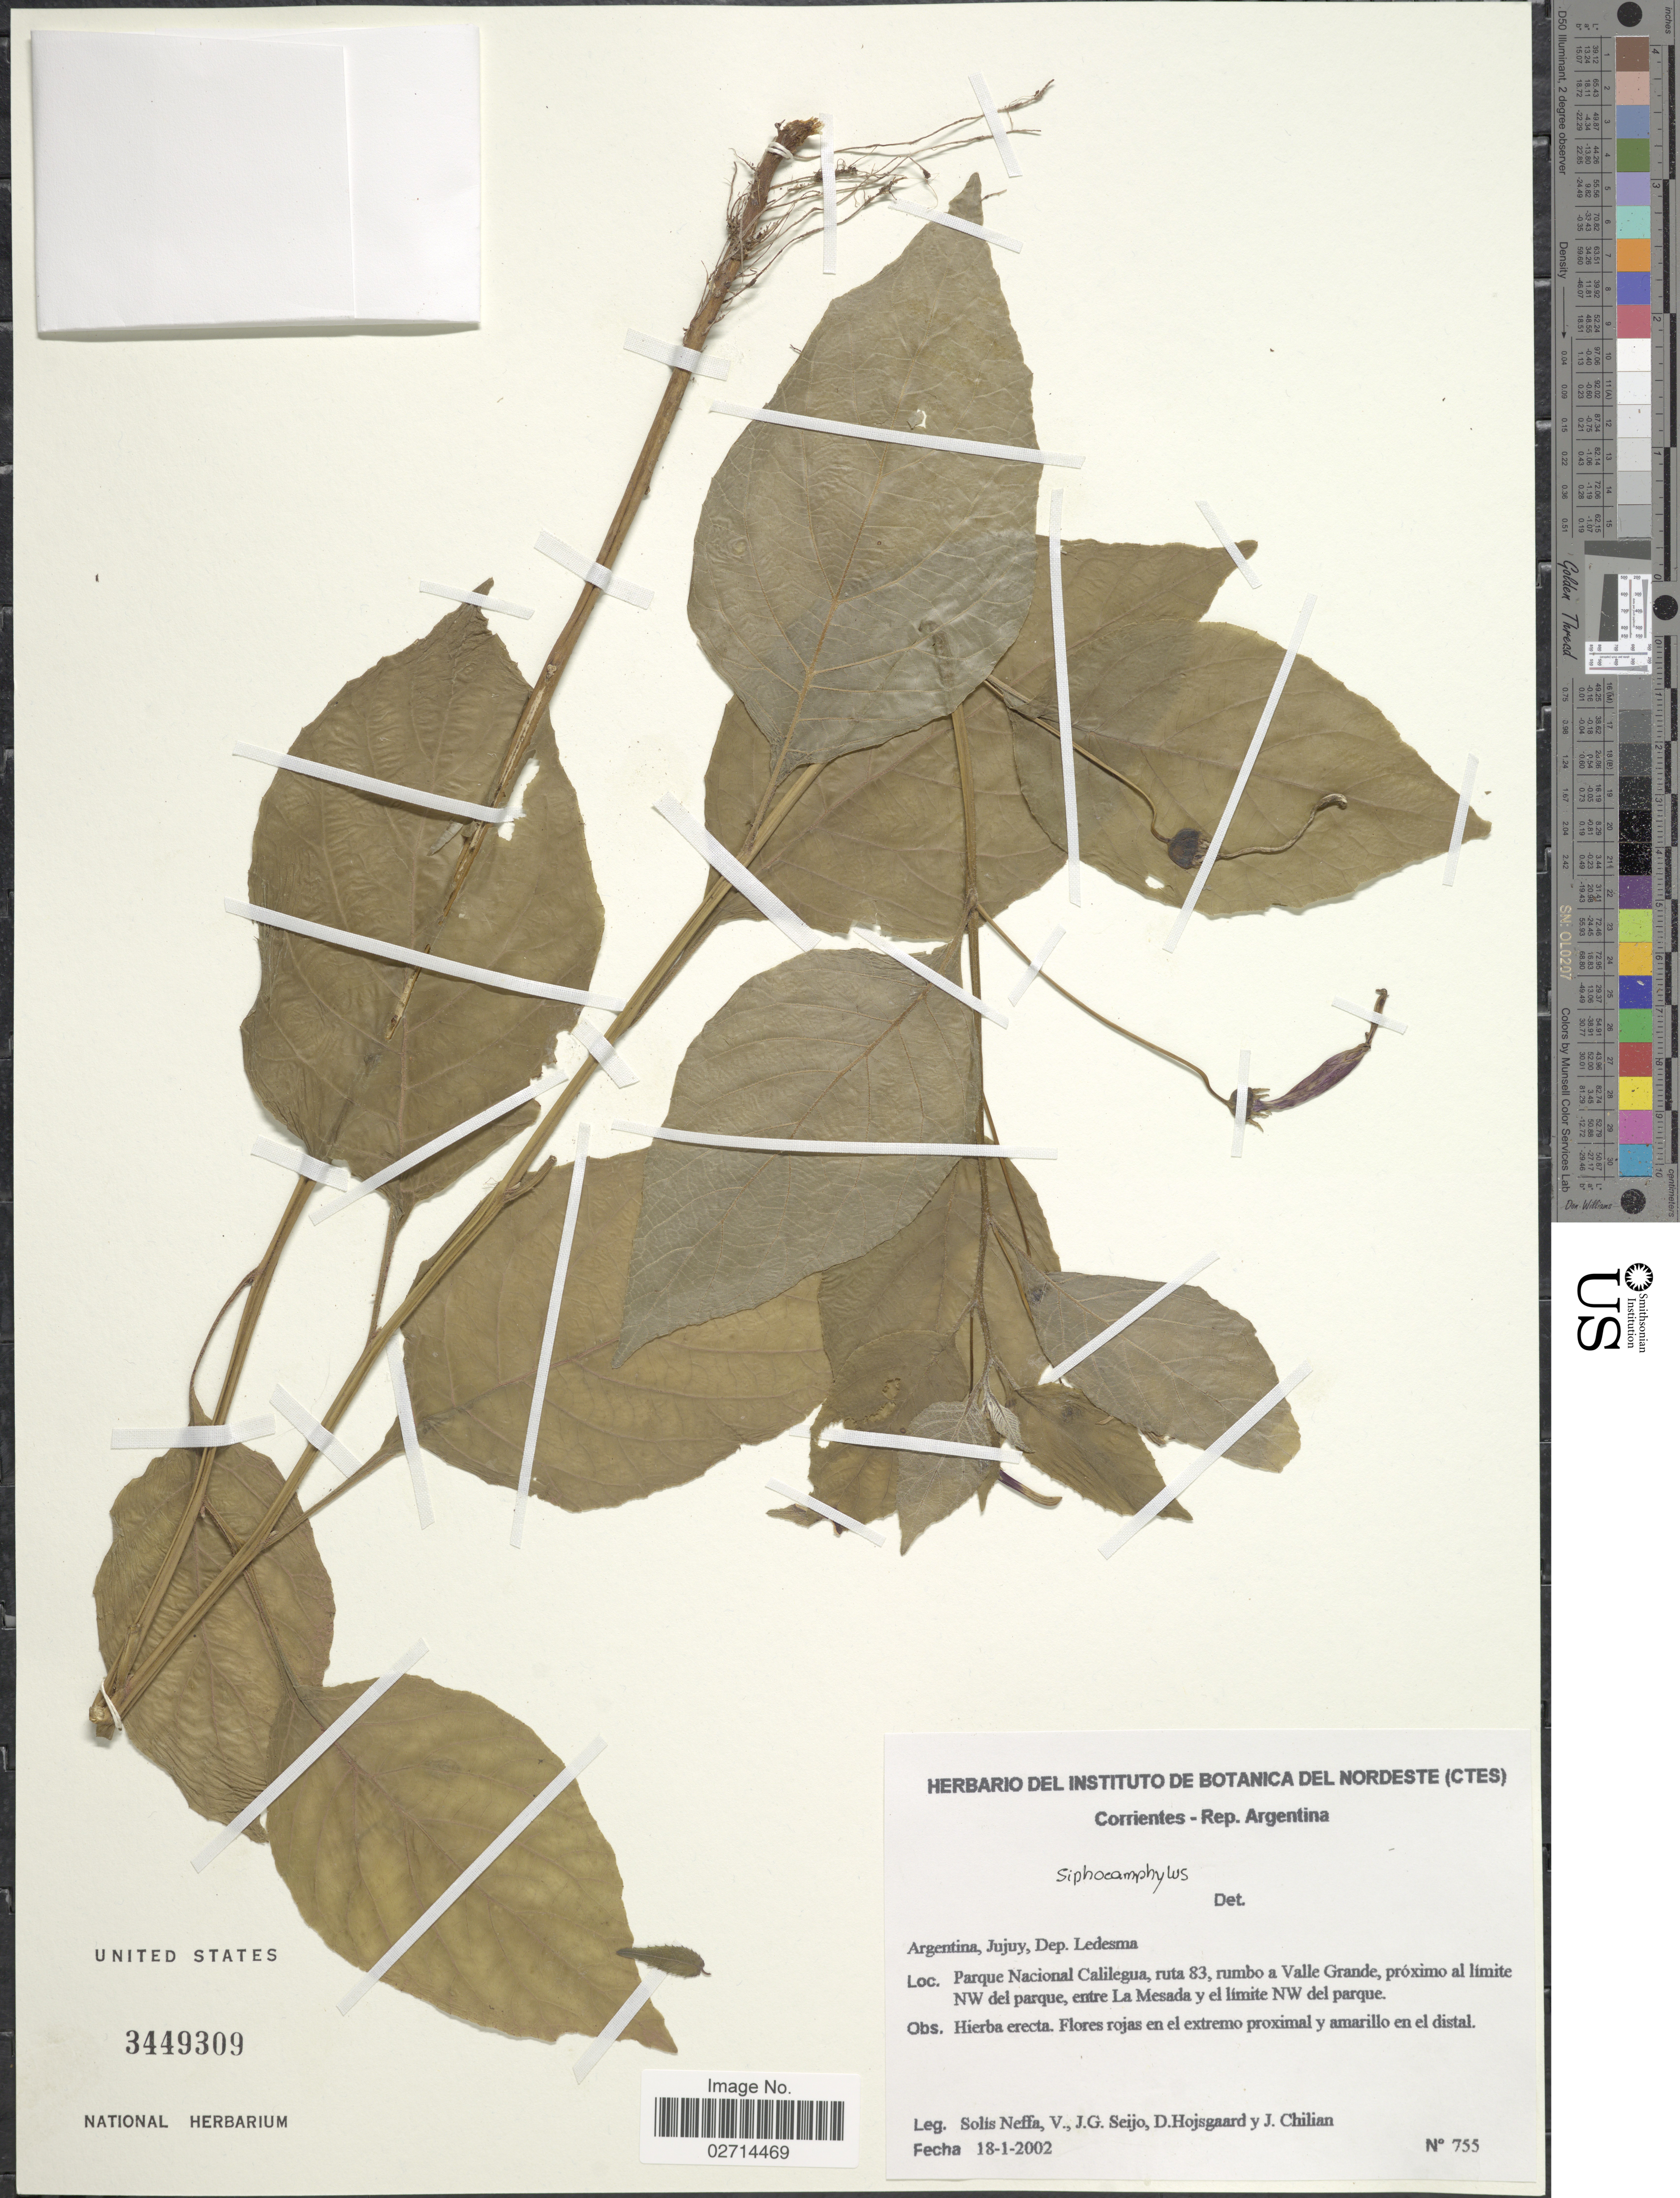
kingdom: Plantae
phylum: Tracheophyta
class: Magnoliopsida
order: Asterales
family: Campanulaceae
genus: Siphocampylus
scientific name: Siphocampylus sp.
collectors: S. Solis Neffa, J. Seijo, D. Hojsgaard & J. Chilian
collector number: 755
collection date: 2002-01-18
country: Argentina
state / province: Jujuy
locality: Ledesma, Parque Nacional Calilegua, ruta 83, rumbo a Valle Grande, proximo al limite NW del parque, entre La Mesada y el limite NW del parque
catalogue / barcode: US 3449309